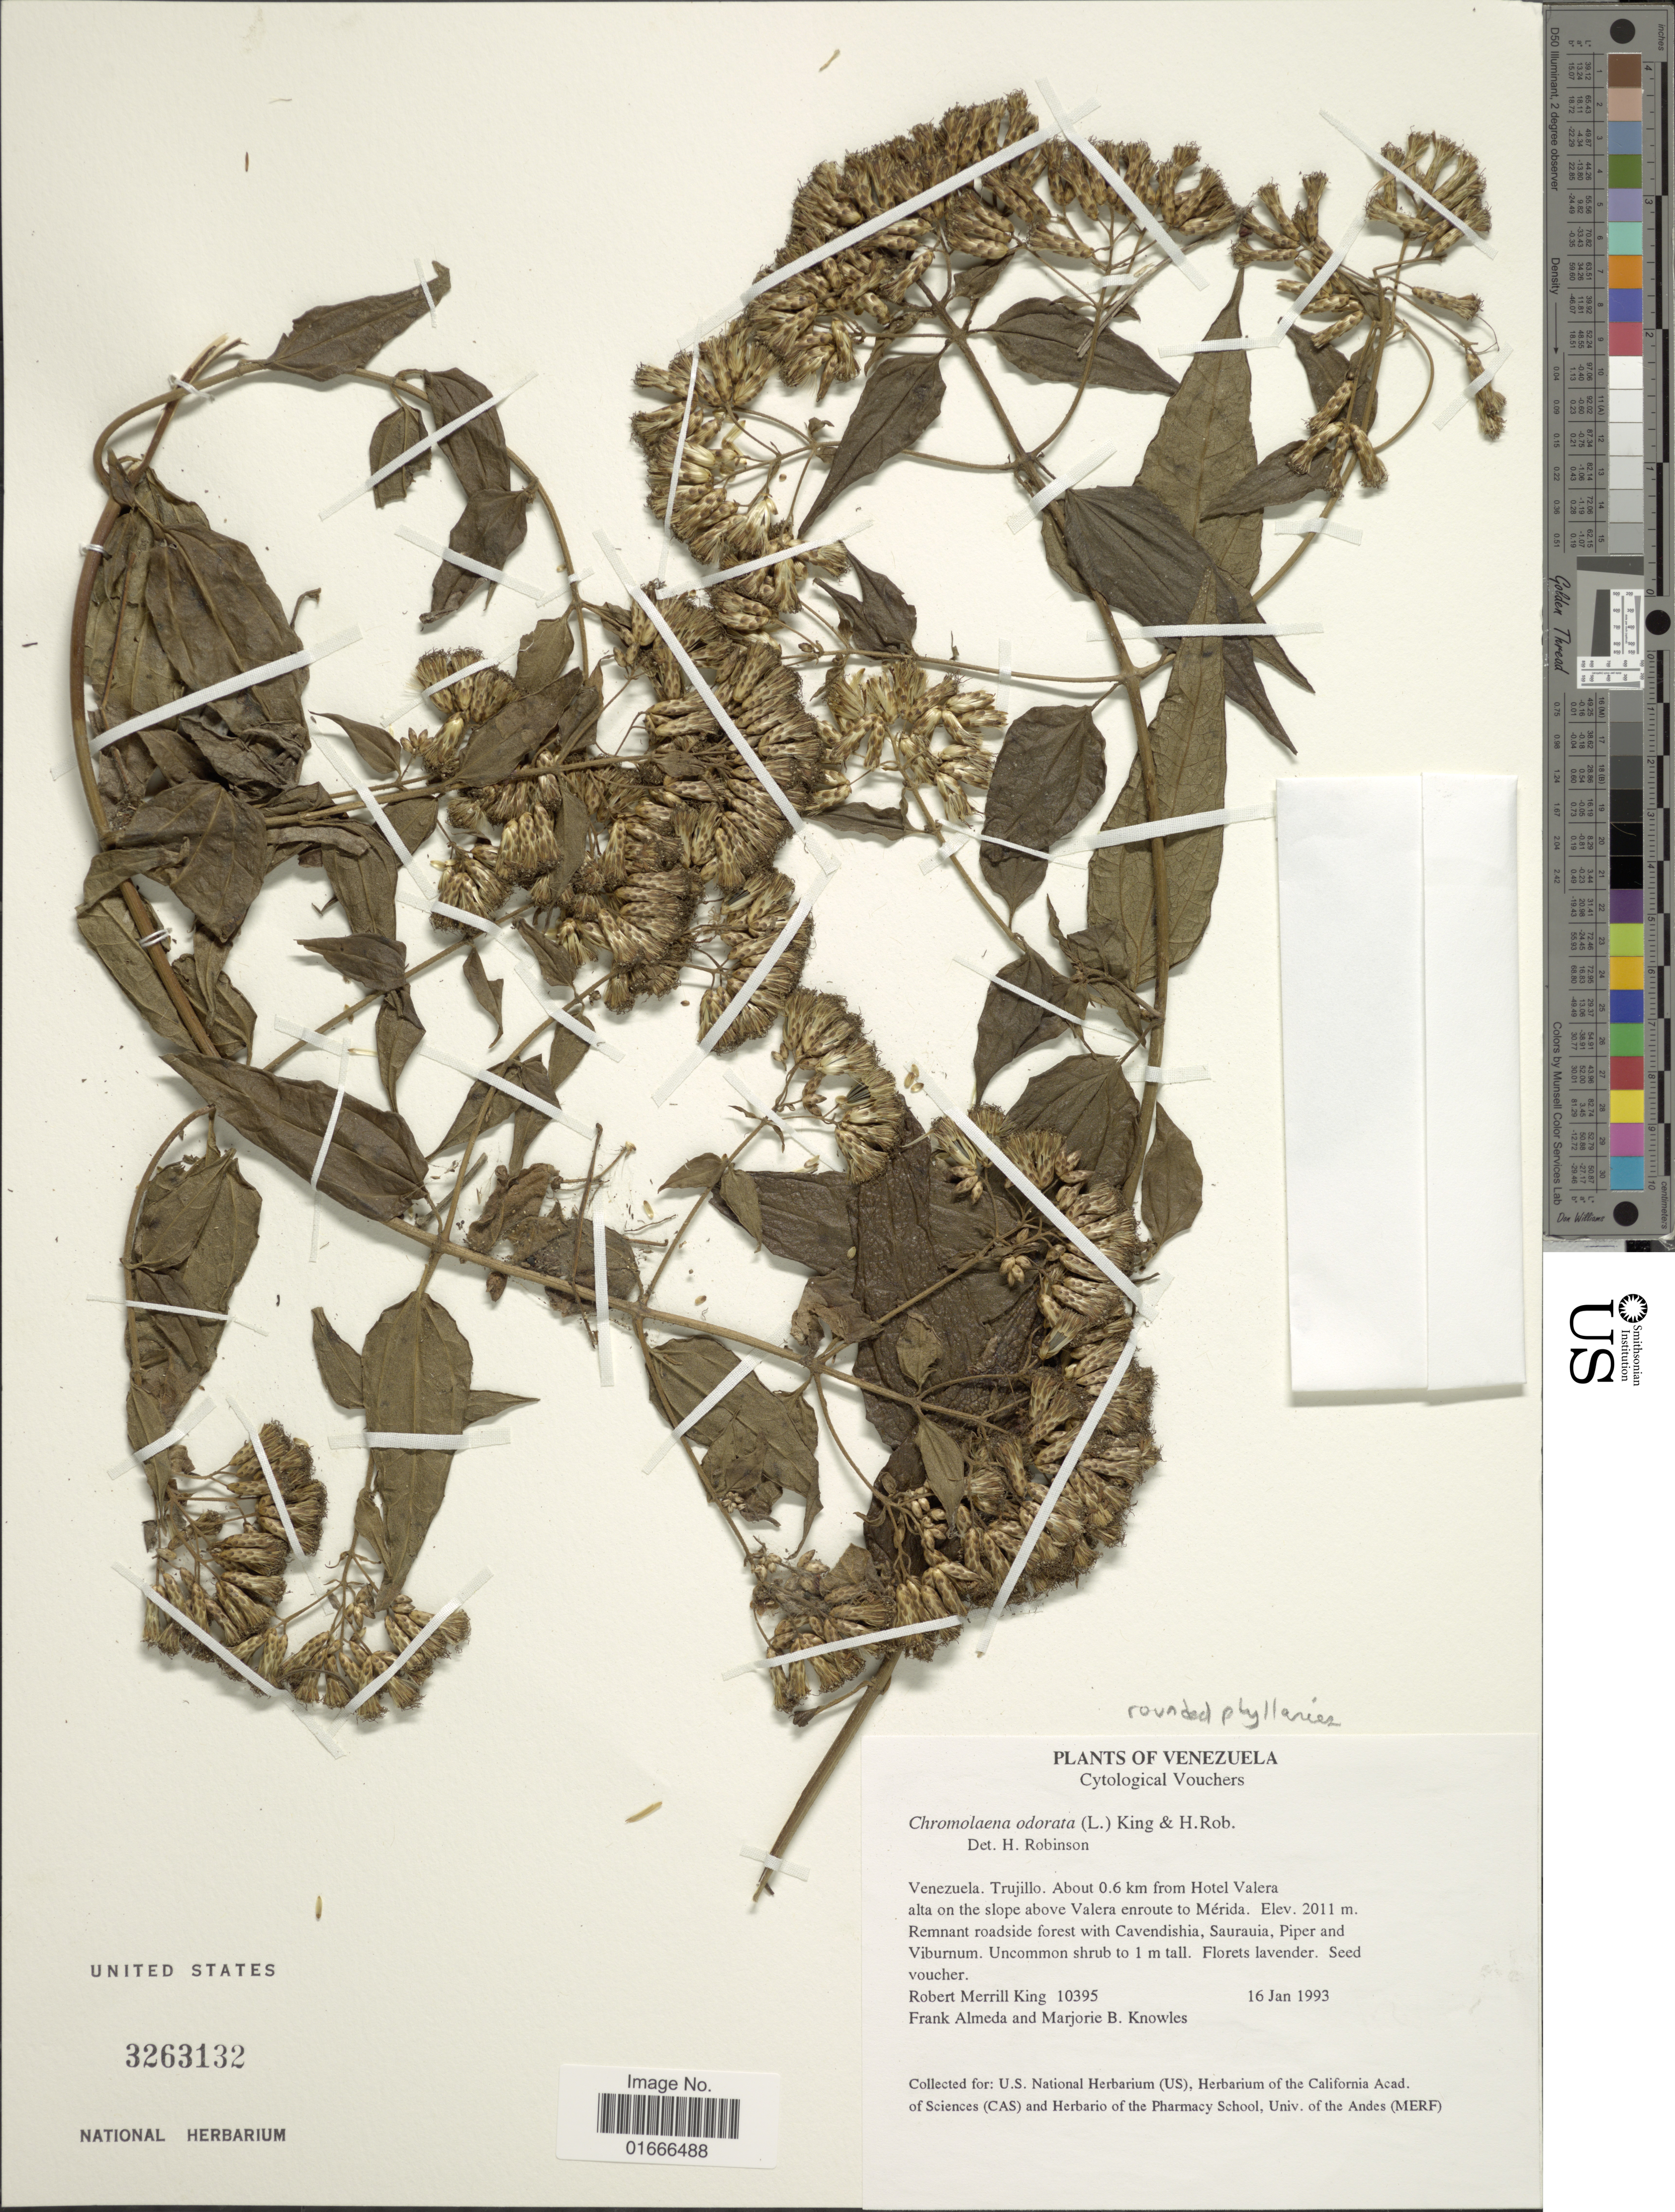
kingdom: Plantae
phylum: Tracheophyta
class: Magnoliopsida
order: Asterales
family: Asteraceae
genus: Chromolaena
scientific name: Chromolaena odorata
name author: (L.) R.M. King & H. Rob.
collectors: R. M. King, F. Almeda & M. B. Knowles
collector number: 10395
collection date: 1993-01-16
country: Venezuela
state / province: Trujillo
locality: About 0.6 km from Hotel Valera alta on the slope above Valera enroute to Merida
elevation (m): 2011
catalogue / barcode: US 3263132